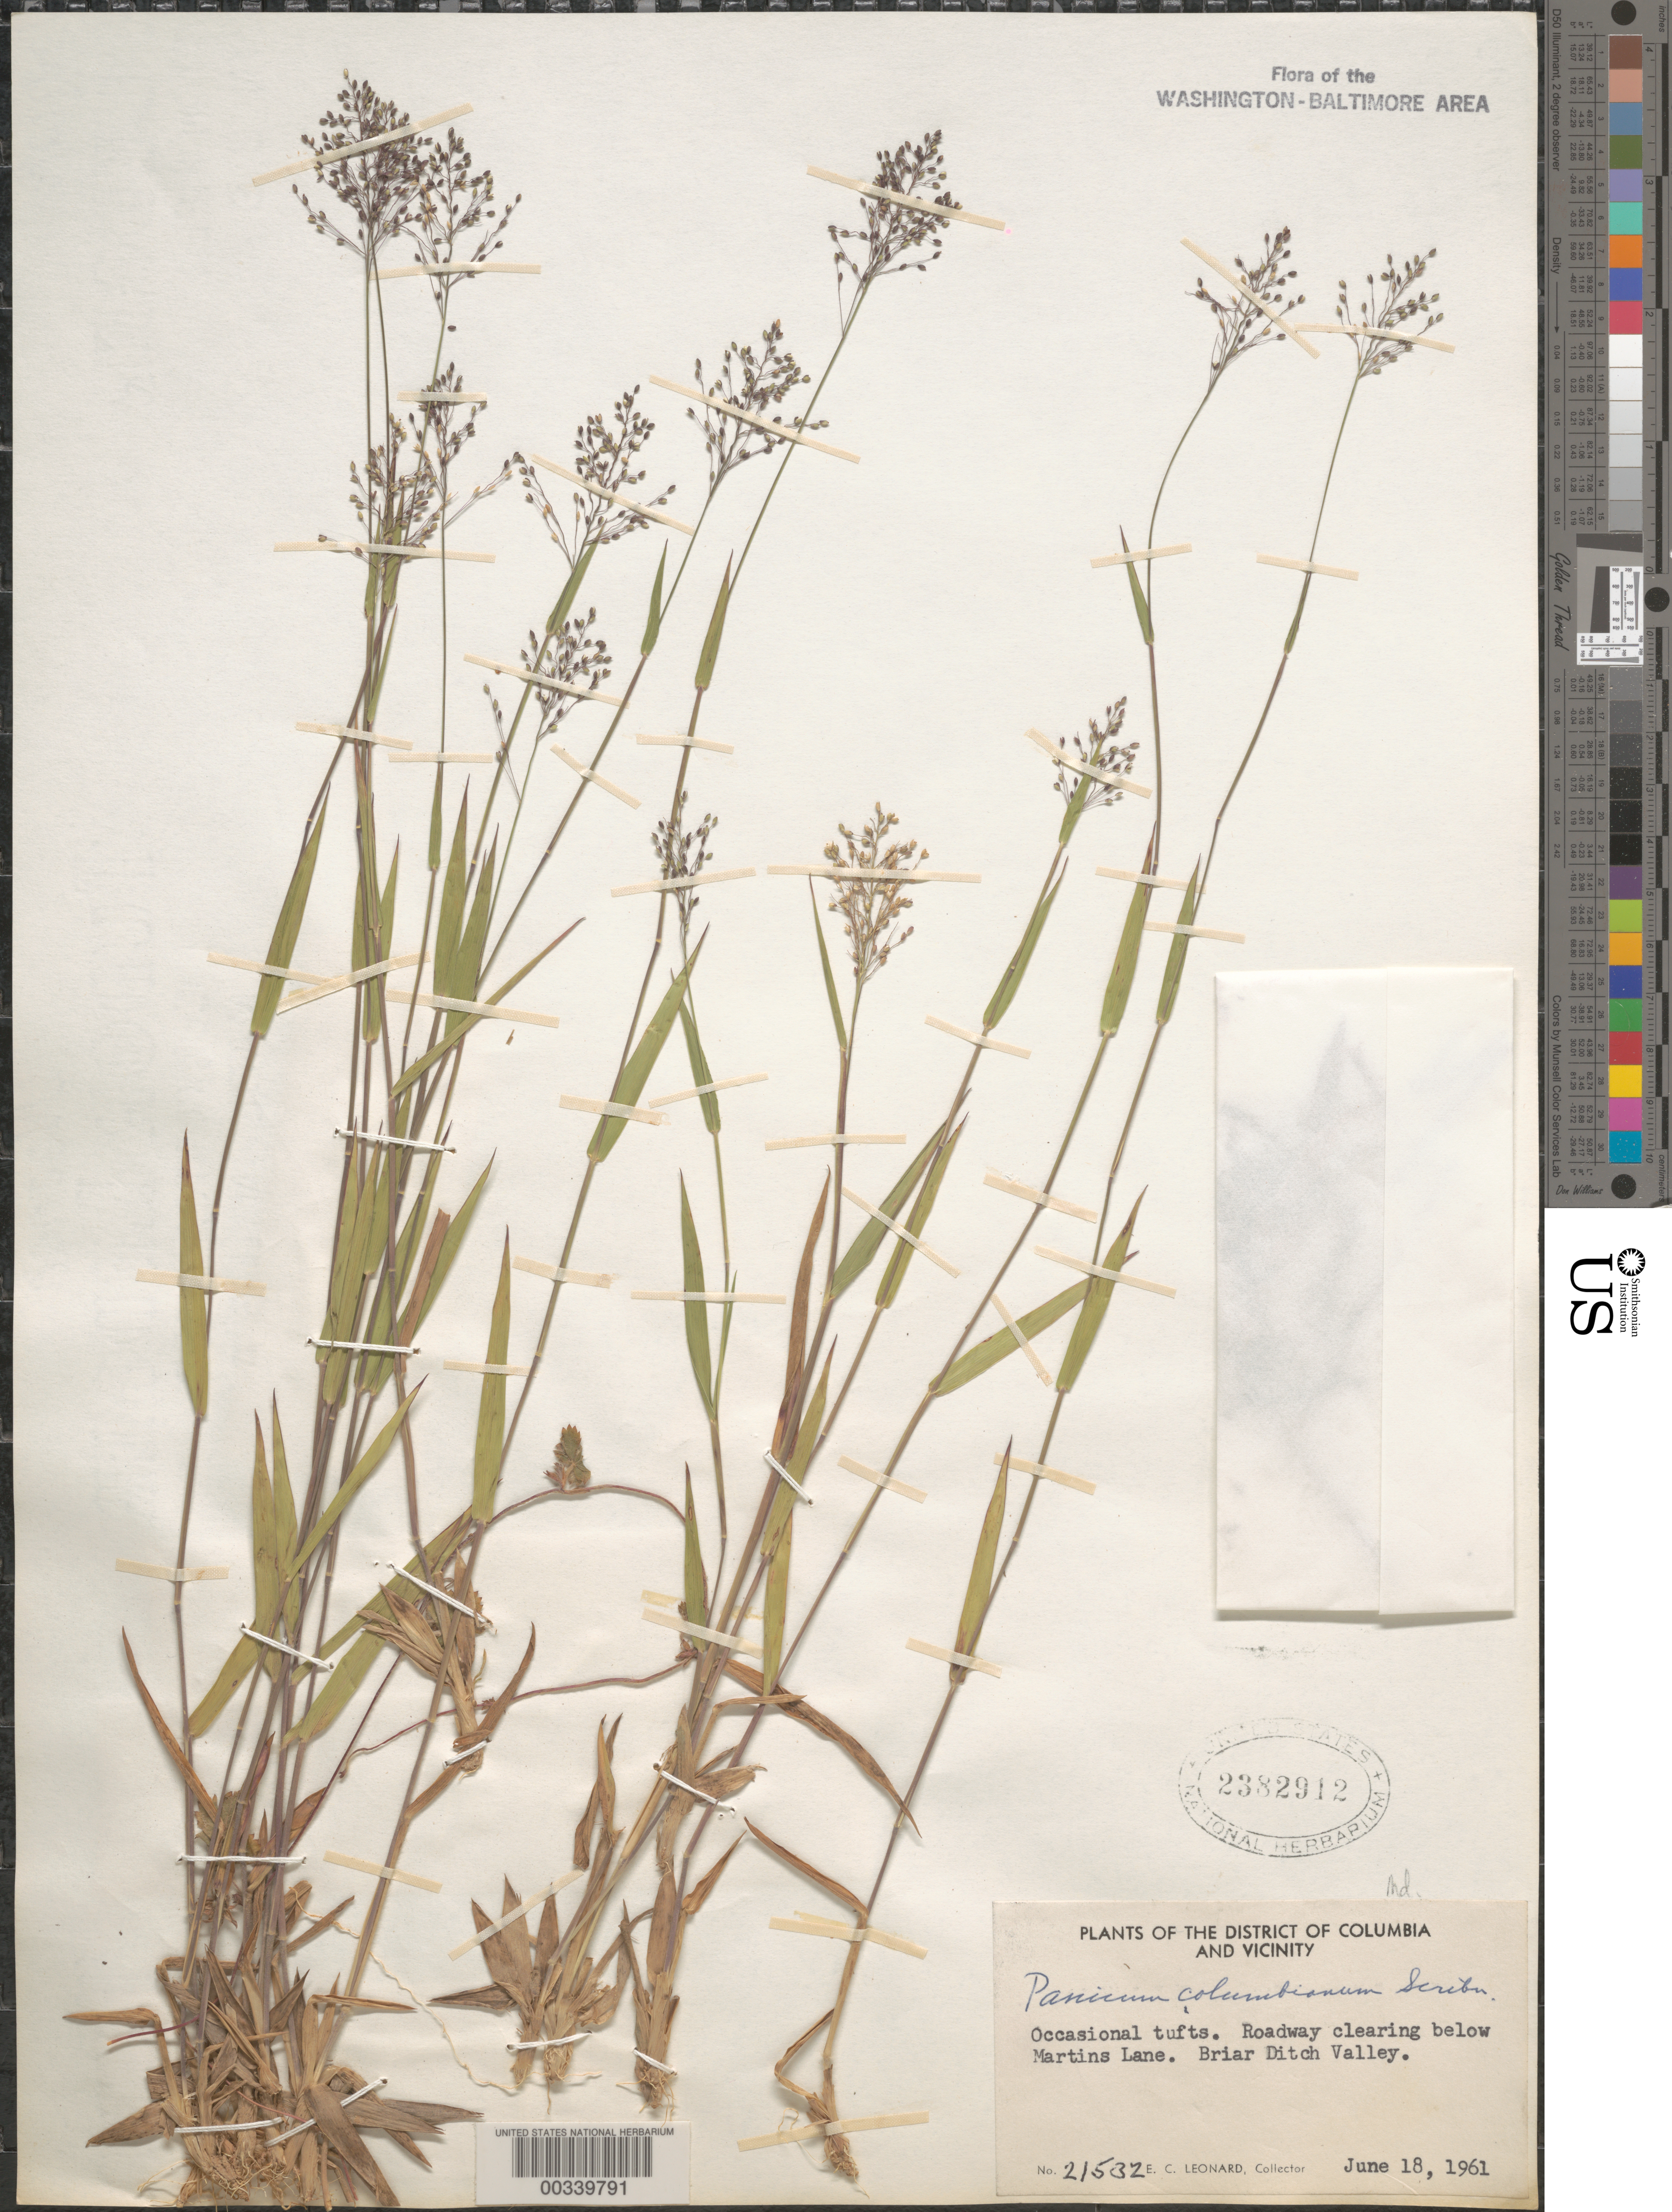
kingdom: Plantae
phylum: Tracheophyta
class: Liliopsida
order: Poales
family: Poaceae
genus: Dichanthelium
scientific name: Dichanthelium sabulorum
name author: (Lam.) Gould & C.A. Clark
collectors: E. C. Leonard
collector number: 21532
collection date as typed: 18 Jun 1961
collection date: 1961-06-18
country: United States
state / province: Maryland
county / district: Prince George's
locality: Martins Lane, Briar Ditch Valley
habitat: Roadway clearing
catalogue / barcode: US 2382912